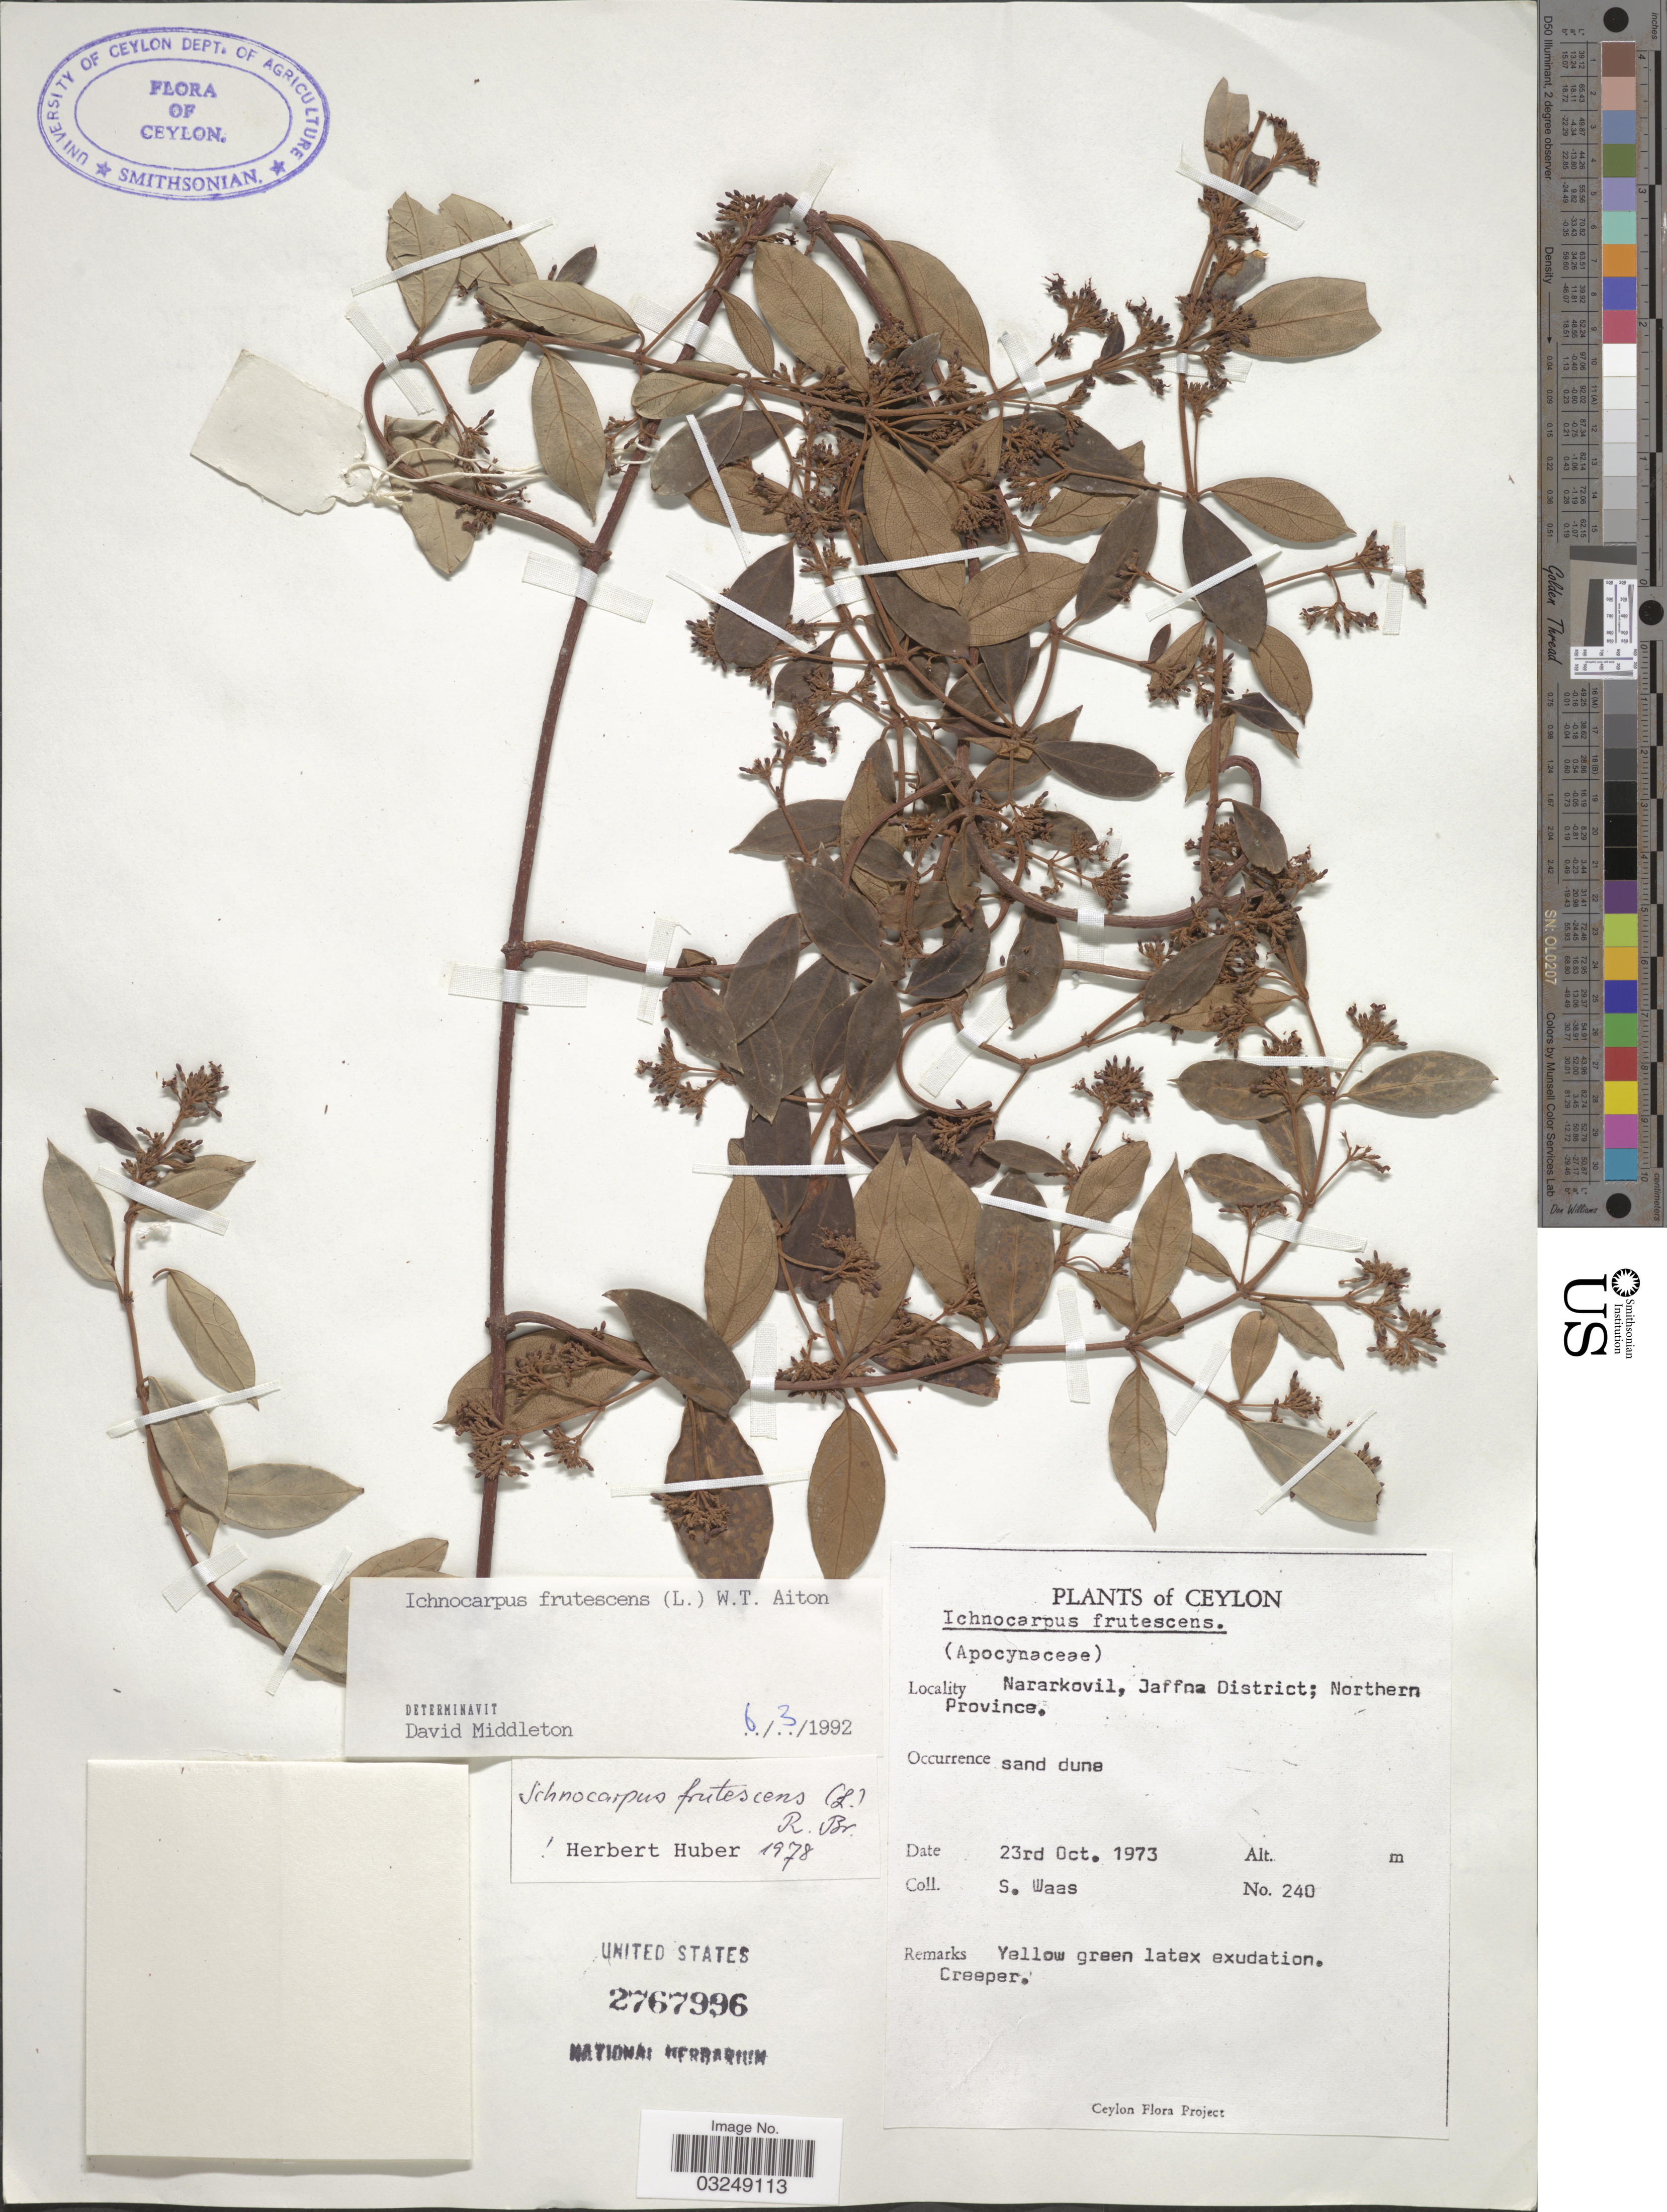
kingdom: Plantae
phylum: Tracheophyta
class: Magnoliopsida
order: Gentianales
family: Apocynaceae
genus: Ichnocarpus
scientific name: Ichnocarpus frutescens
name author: (L.) W.T. Aiton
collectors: S. Waas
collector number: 240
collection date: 1973-10-23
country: Sri Lanka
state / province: Northern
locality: Ceylon. Nararkovil, Jaffna District.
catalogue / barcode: US 2767996